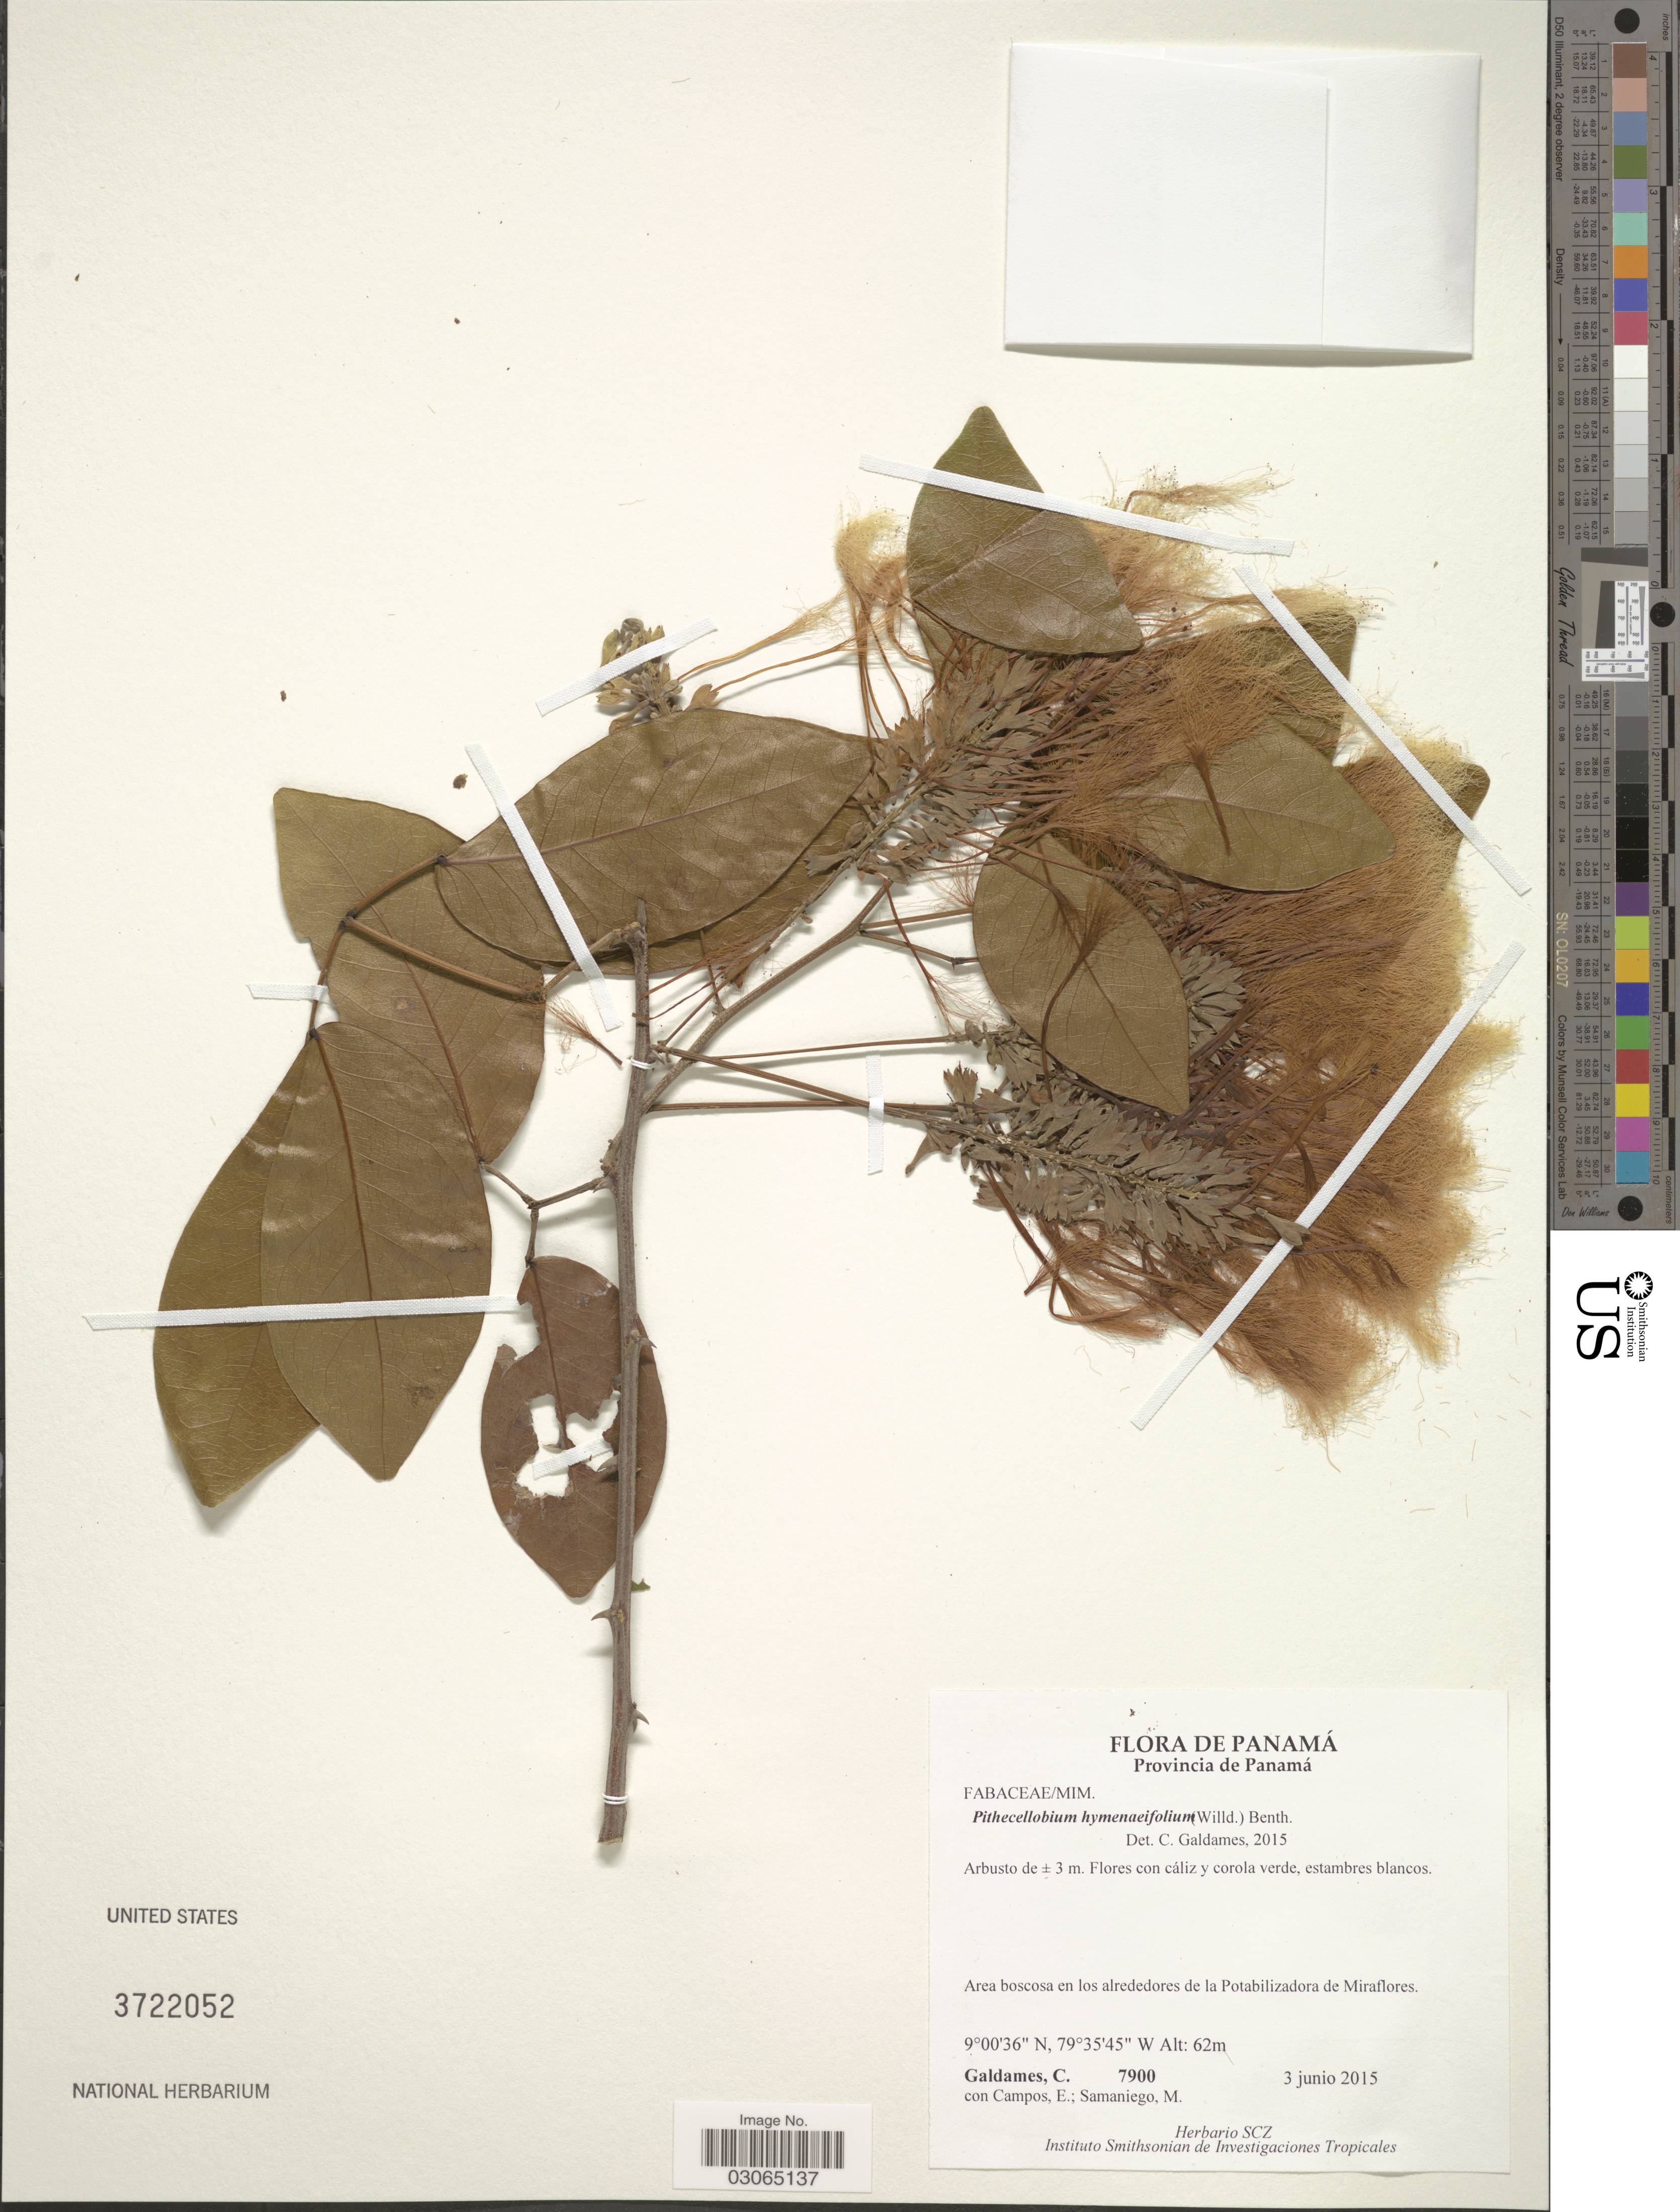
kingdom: Plantae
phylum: Tracheophyta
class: Magnoliopsida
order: Fabales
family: Fabaceae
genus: Pithecellobium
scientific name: Pithecellobium hymenaeifolium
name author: (Humb. & Bonpl. ex Willd.) Benth.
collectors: C. Galdames, E. Campos & M. Samaniego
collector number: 7900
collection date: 2015-06-03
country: Panama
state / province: Panamá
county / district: Canal Zone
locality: Area boscosa en los alrededores de la Potibilizadora de Miraflores.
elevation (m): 62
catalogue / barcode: US 3722052